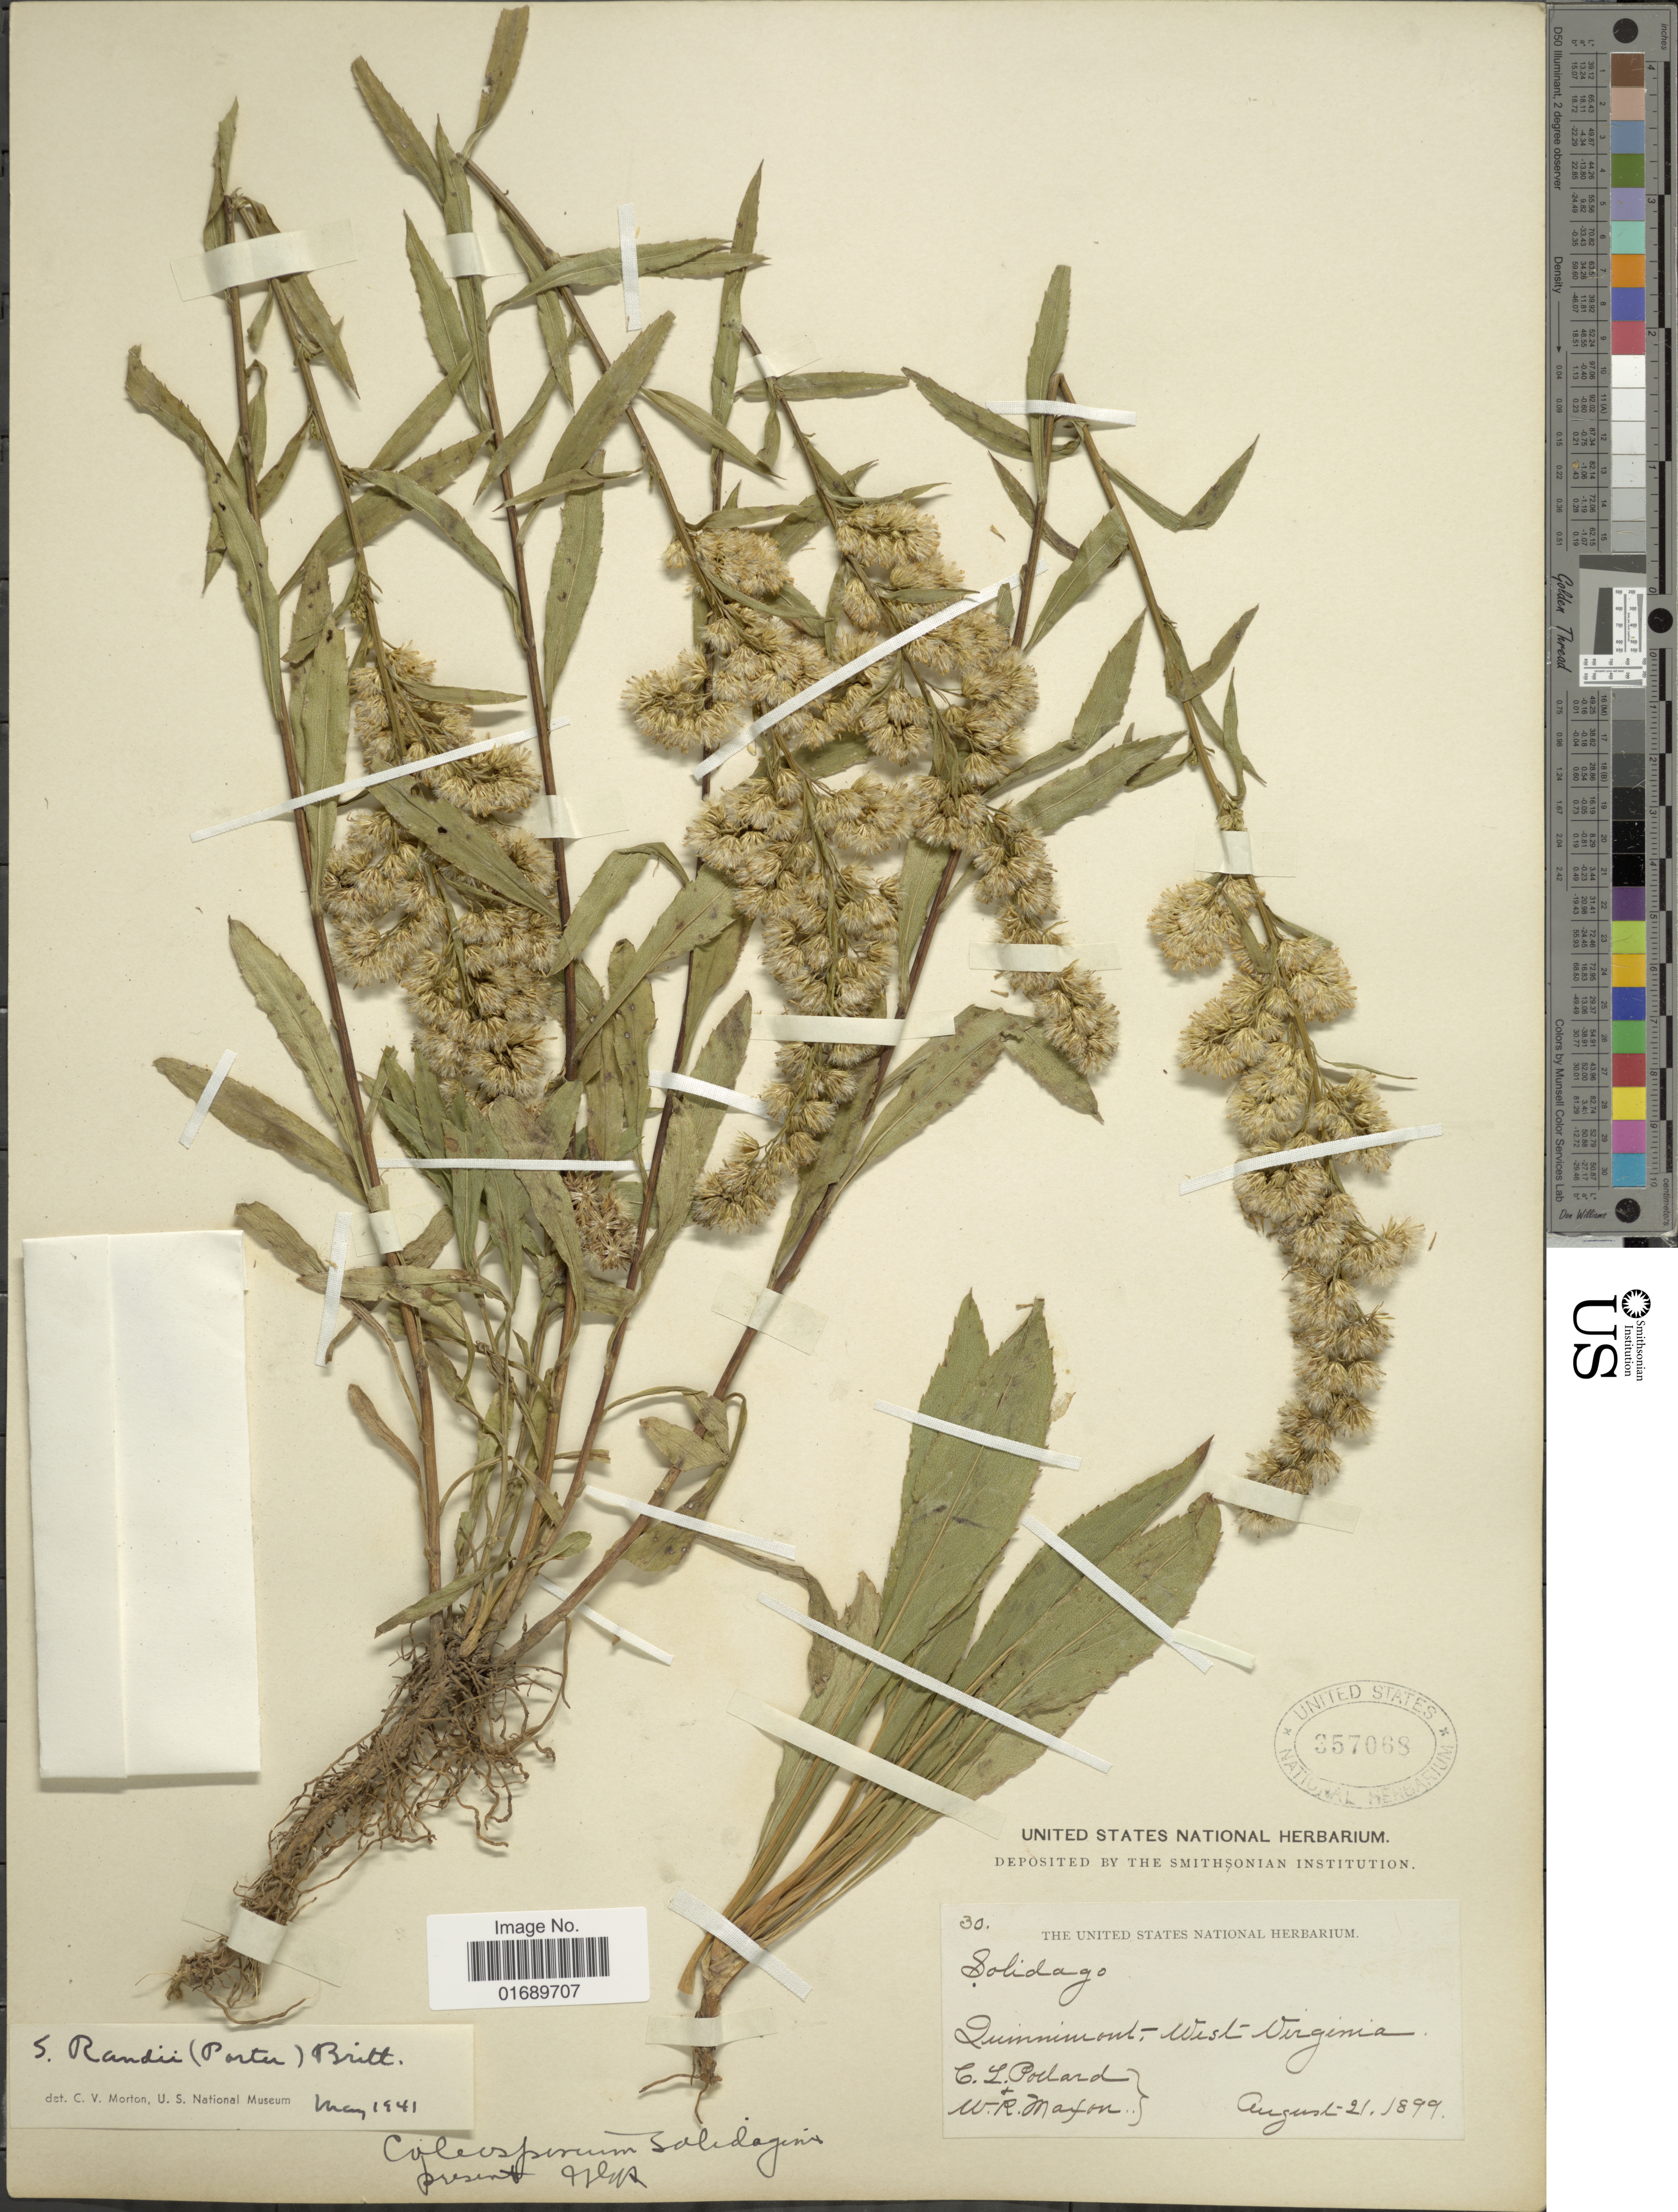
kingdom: Plantae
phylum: Tracheophyta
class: Magnoliopsida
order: Asterales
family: Asteraceae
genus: Solidago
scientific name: Solidago puberula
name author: Nutt.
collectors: C. L. Pollard & W. R. Maxon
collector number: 30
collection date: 1899-08-21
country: United States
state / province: West Virginia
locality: Quinnimont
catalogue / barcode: US 357068